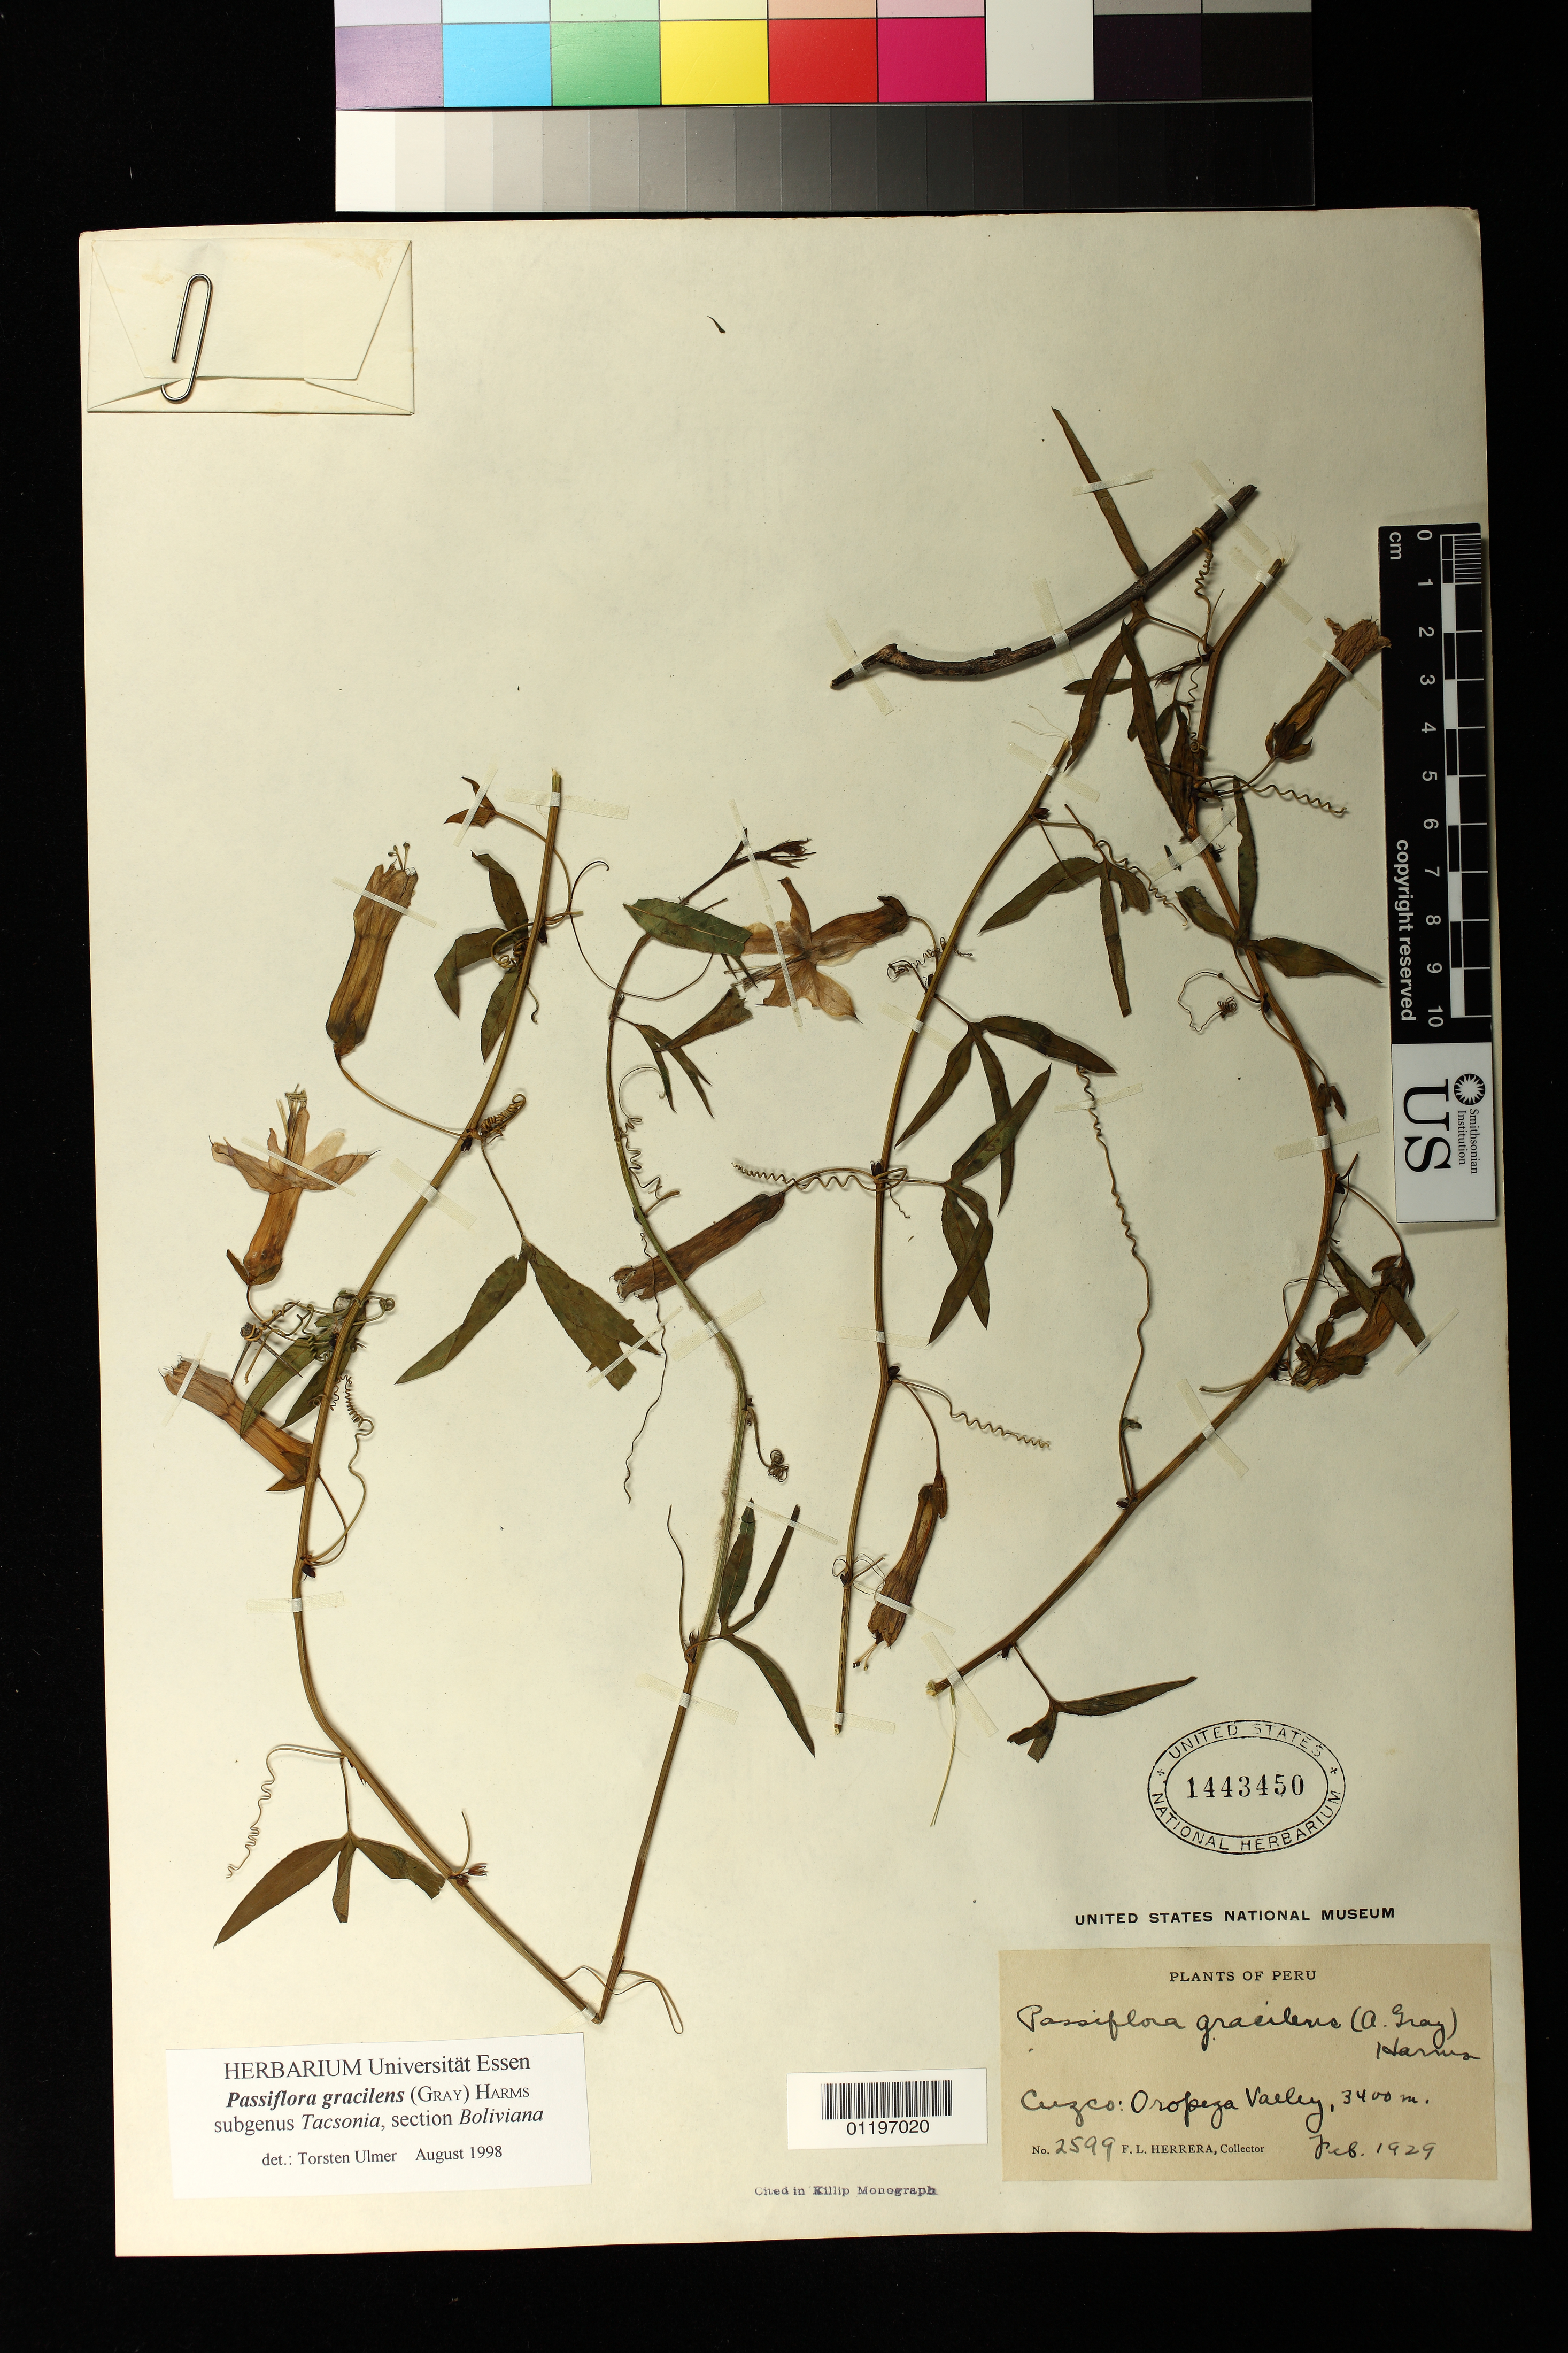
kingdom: Plantae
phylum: Tracheophyta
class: Magnoliopsida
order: Malpighiales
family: Passifloraceae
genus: Passiflora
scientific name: Passiflora gracilens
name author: (A. Gray) Harms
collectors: F. L. Herrera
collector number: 2599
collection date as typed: Feb 1929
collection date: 1929-02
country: Peru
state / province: Cusco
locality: Cuzco: Oropeza Valley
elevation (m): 3400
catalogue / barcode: US 1443450